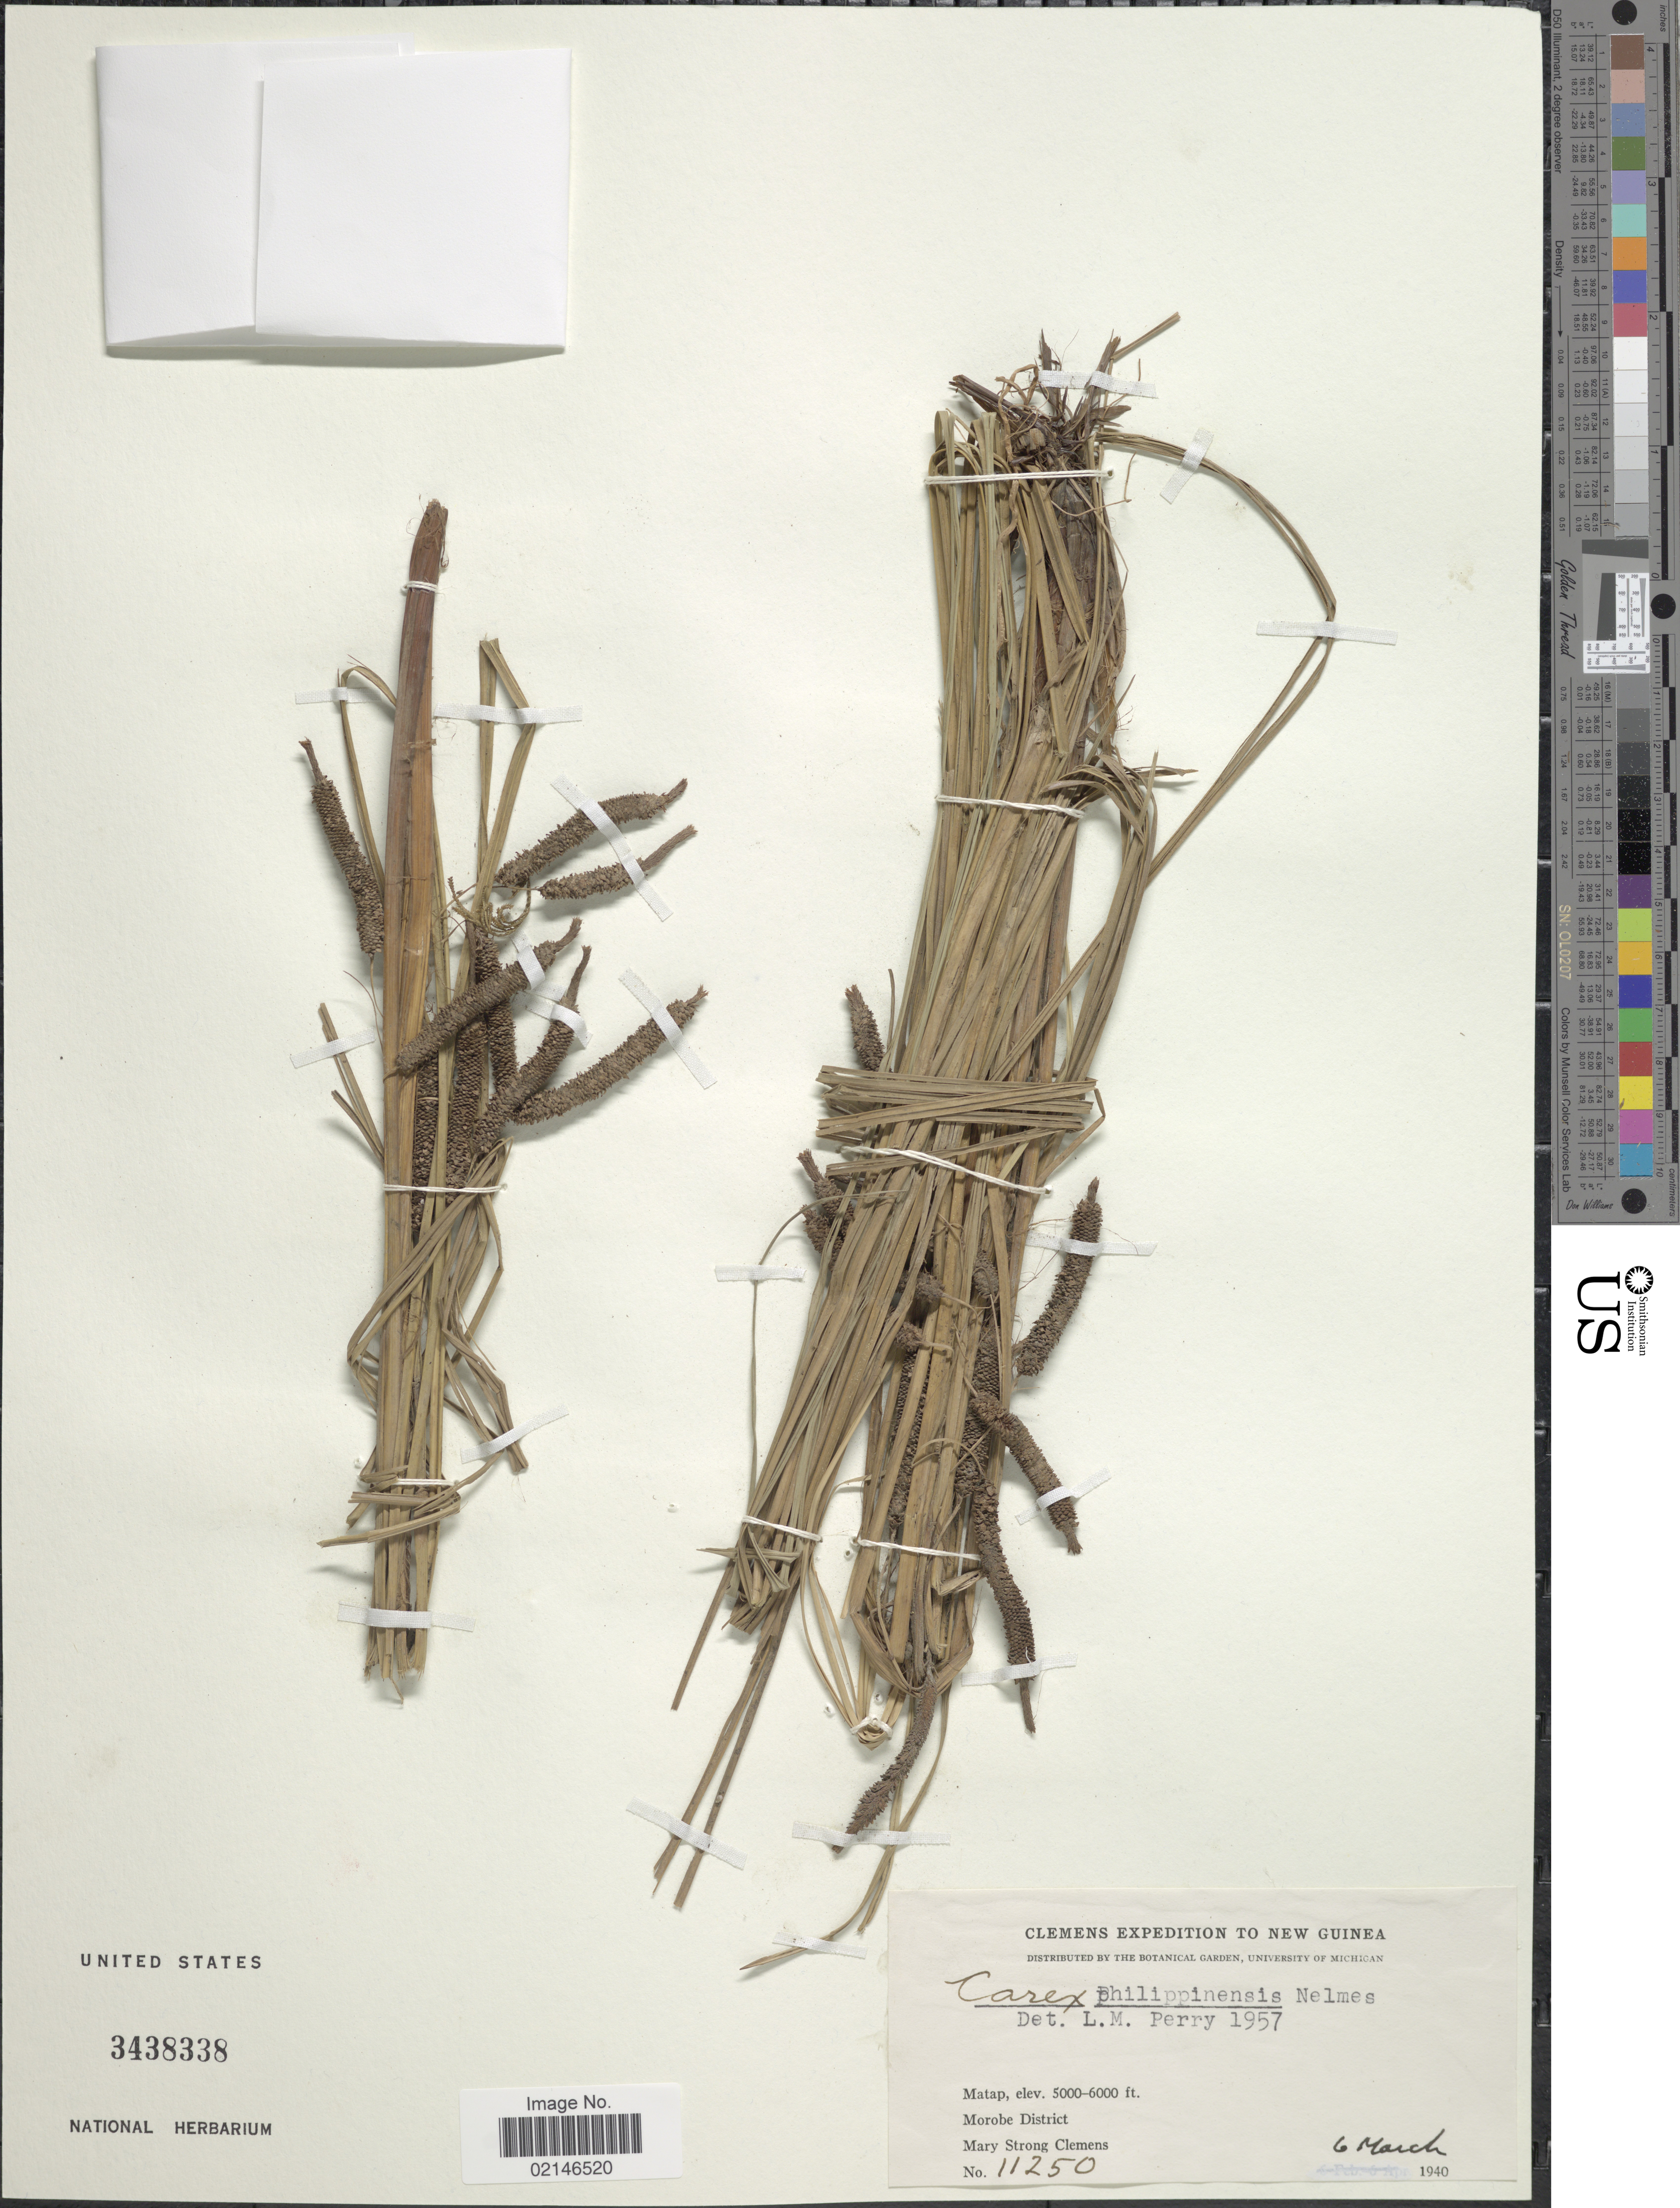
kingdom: Plantae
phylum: Tracheophyta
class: Liliopsida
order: Poales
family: Cyperaceae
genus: Carex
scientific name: Carex graeffeana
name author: Boeckeler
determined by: Strong, Mark T., (BOT), Smithsonian Institution - National Museum of Natural History (UNITED STATES)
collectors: M. S. Clemens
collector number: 11250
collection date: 1940-03-06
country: Papua New Guinea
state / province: Morobe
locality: New Guinea, Matap, Morobe District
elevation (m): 1524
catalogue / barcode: US 3438338